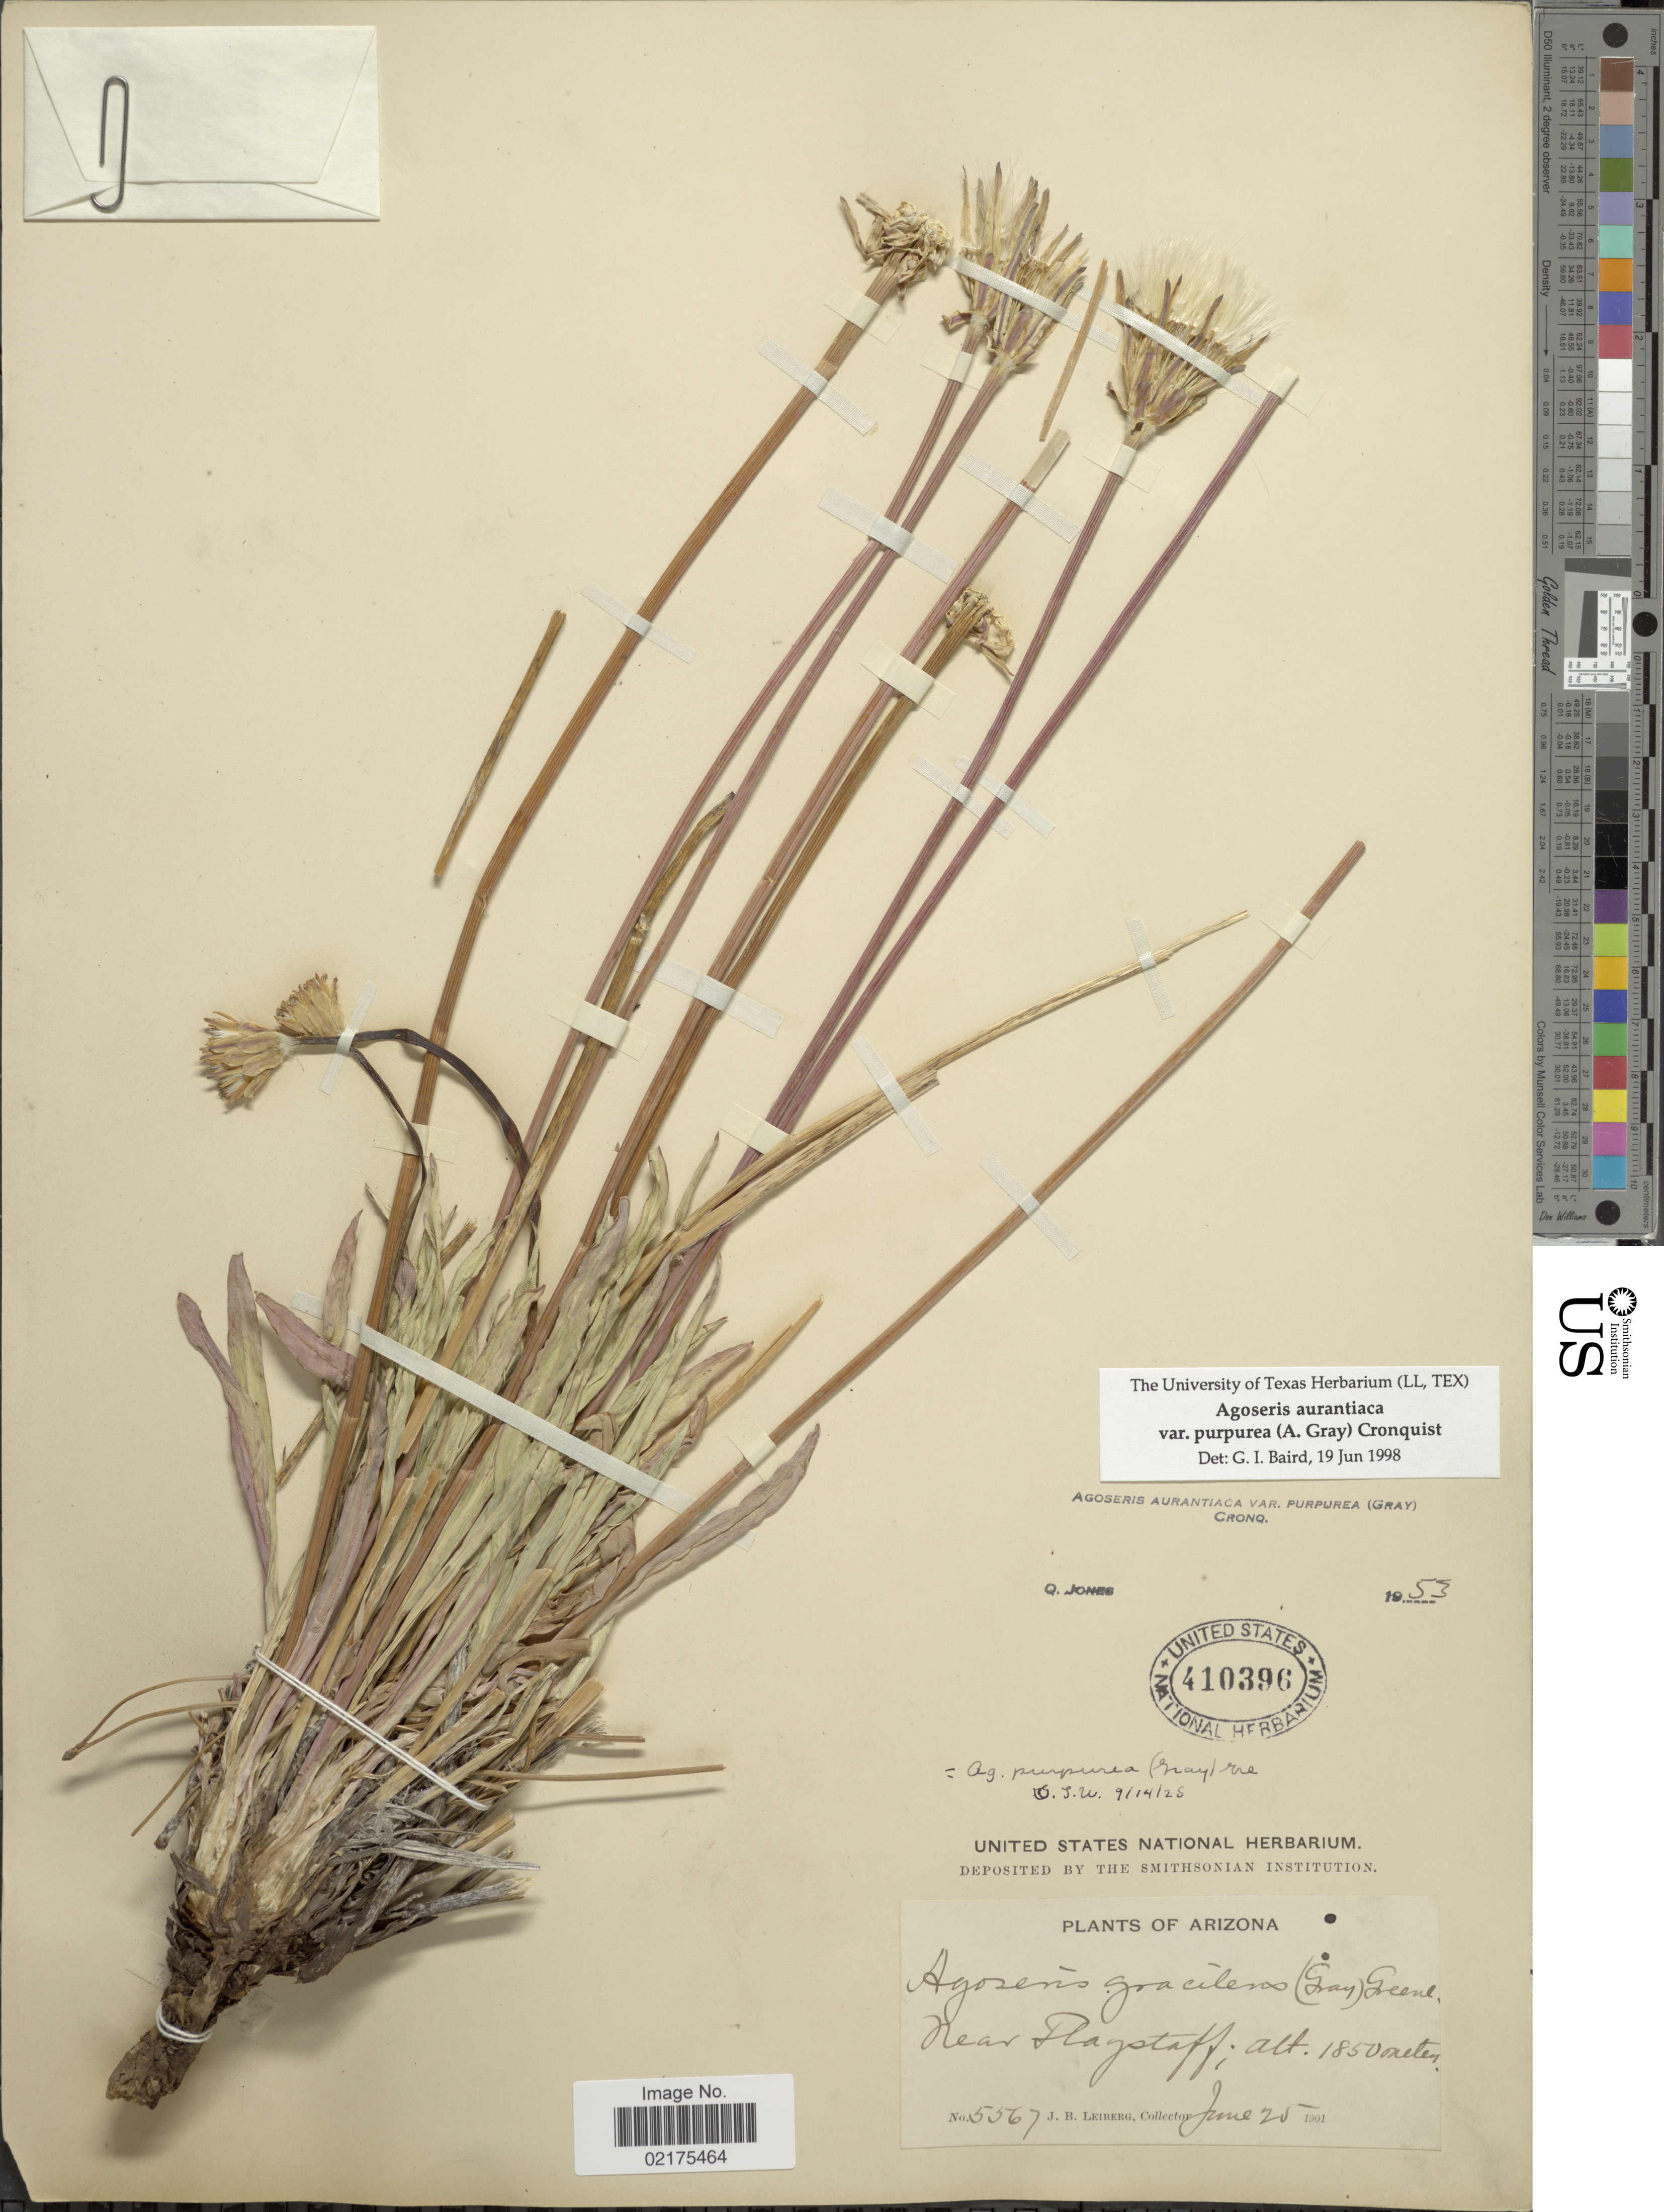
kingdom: Plantae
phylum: Tracheophyta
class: Magnoliopsida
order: Asterales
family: Asteraceae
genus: Agoseris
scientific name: Agoseris aurantiaca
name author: (Hook.) Greene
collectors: J. B. Leiberg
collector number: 5567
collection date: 1901-06-25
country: United States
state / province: Arizona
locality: Near Flagstaff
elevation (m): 1850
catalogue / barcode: US 410396